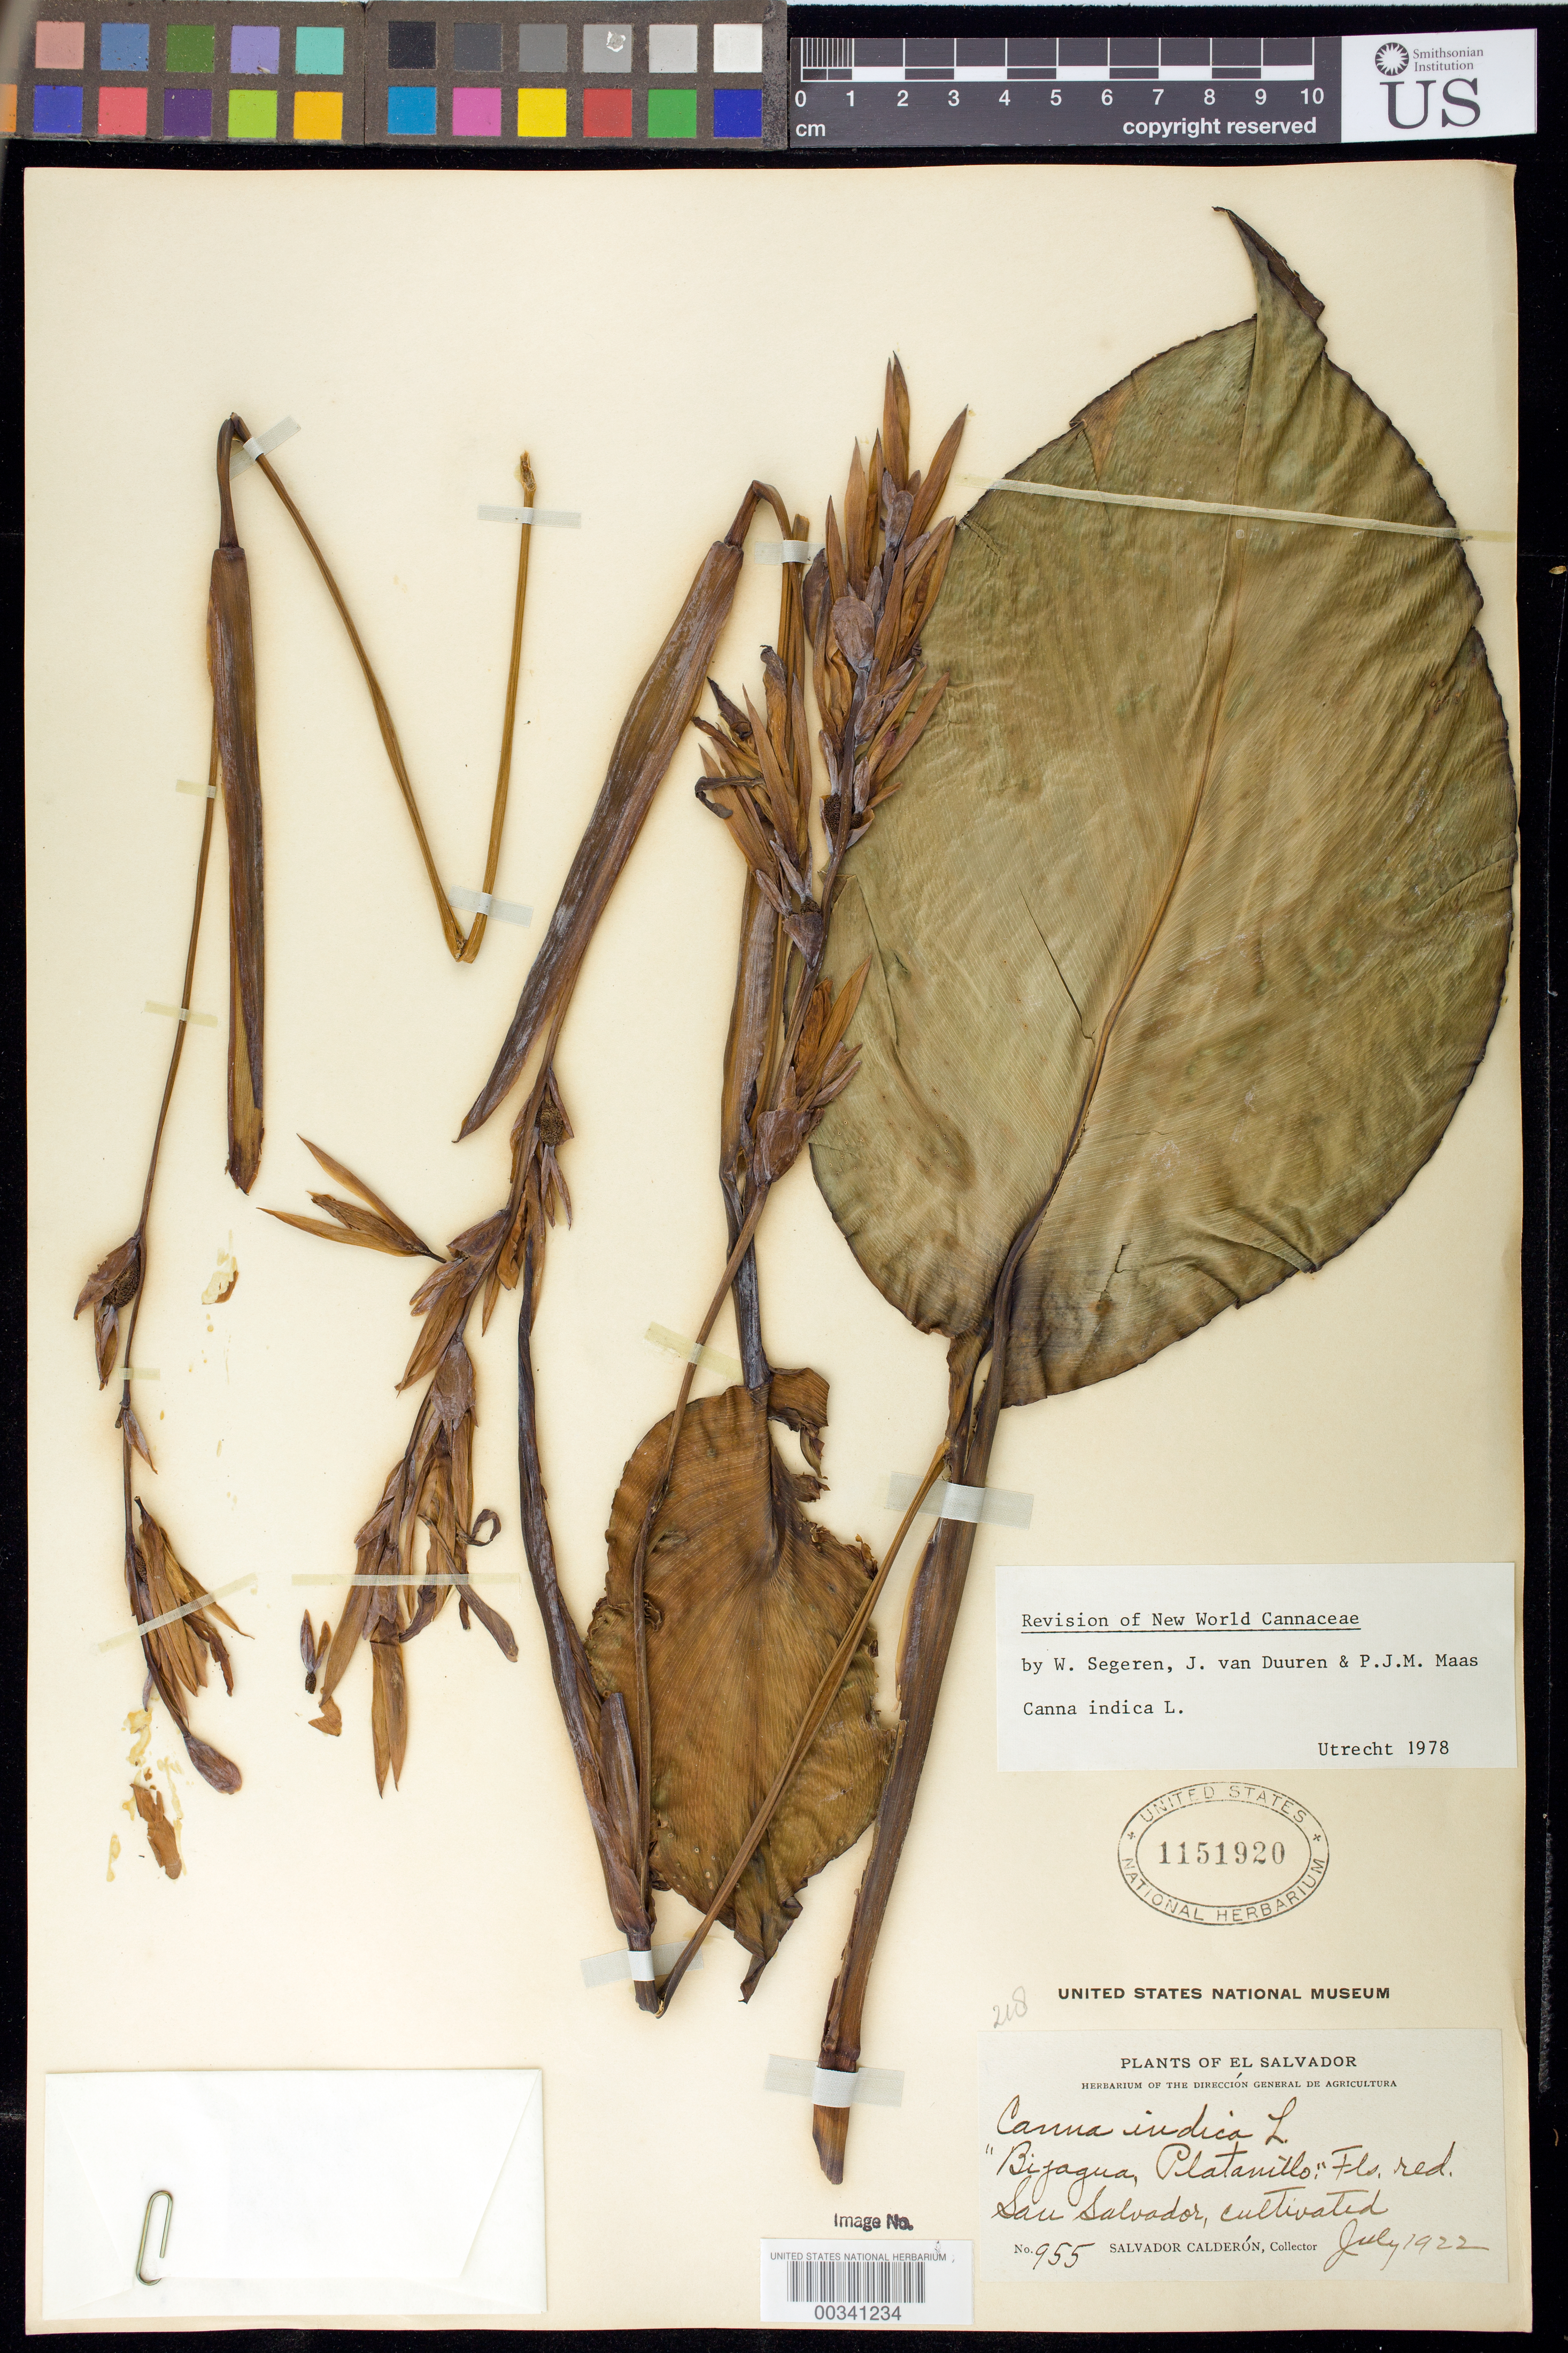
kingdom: Plantae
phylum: Tracheophyta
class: Liliopsida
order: Zingiberales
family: Cannaceae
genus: Canna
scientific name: Canna indica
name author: L.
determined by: Segeren, W.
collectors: S. Calderón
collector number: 955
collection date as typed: Jul 1922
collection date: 1922-07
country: El Salvador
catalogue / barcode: US 1151920